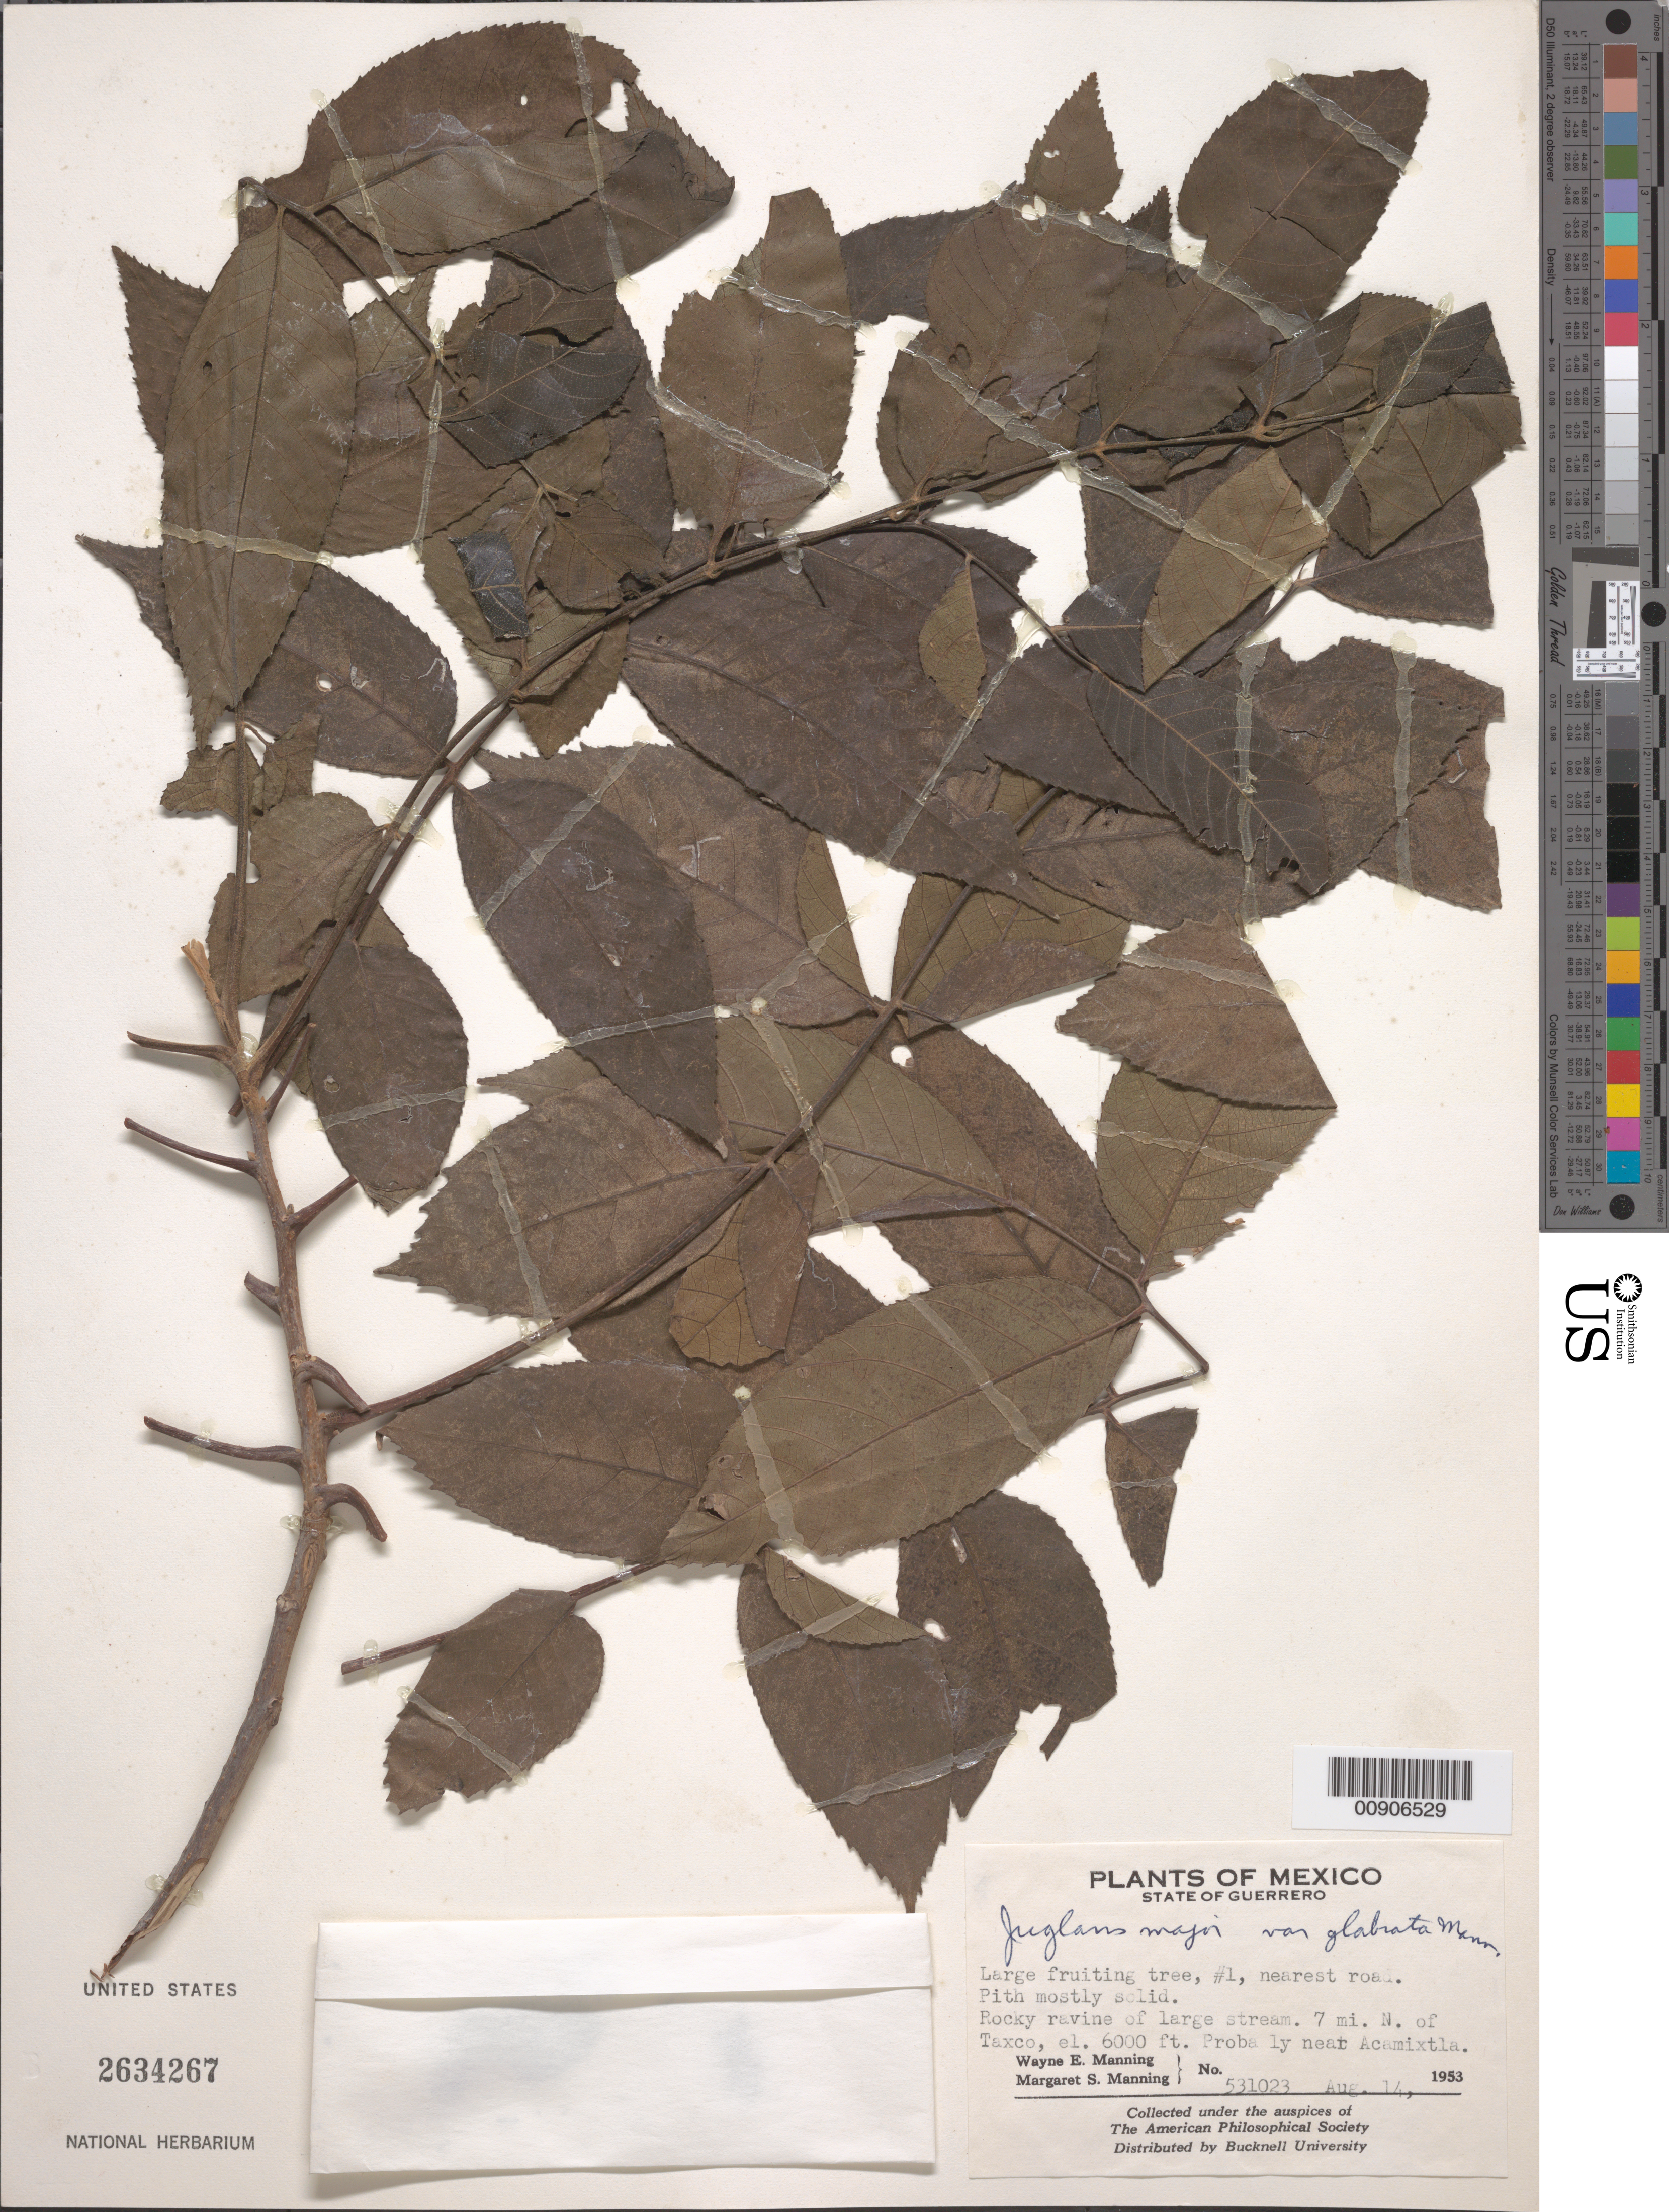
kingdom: Plantae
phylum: Tracheophyta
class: Magnoliopsida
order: Fagales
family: Juglandaceae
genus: Juglans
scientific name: Juglans major var. glabrata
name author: W.E. Manning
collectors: W. Manning & Manning, M. S.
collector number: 531023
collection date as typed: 14 Aug 1953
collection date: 1953-08-14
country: Mexico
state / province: Guerrero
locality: Rocky ravine of large stream 7 mi. N of Taxco. Probably near Acamixtla. #1, nearest road.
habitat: Rocky ravine of large stream. #1, nearest road.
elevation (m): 1829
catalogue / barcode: US 2634267